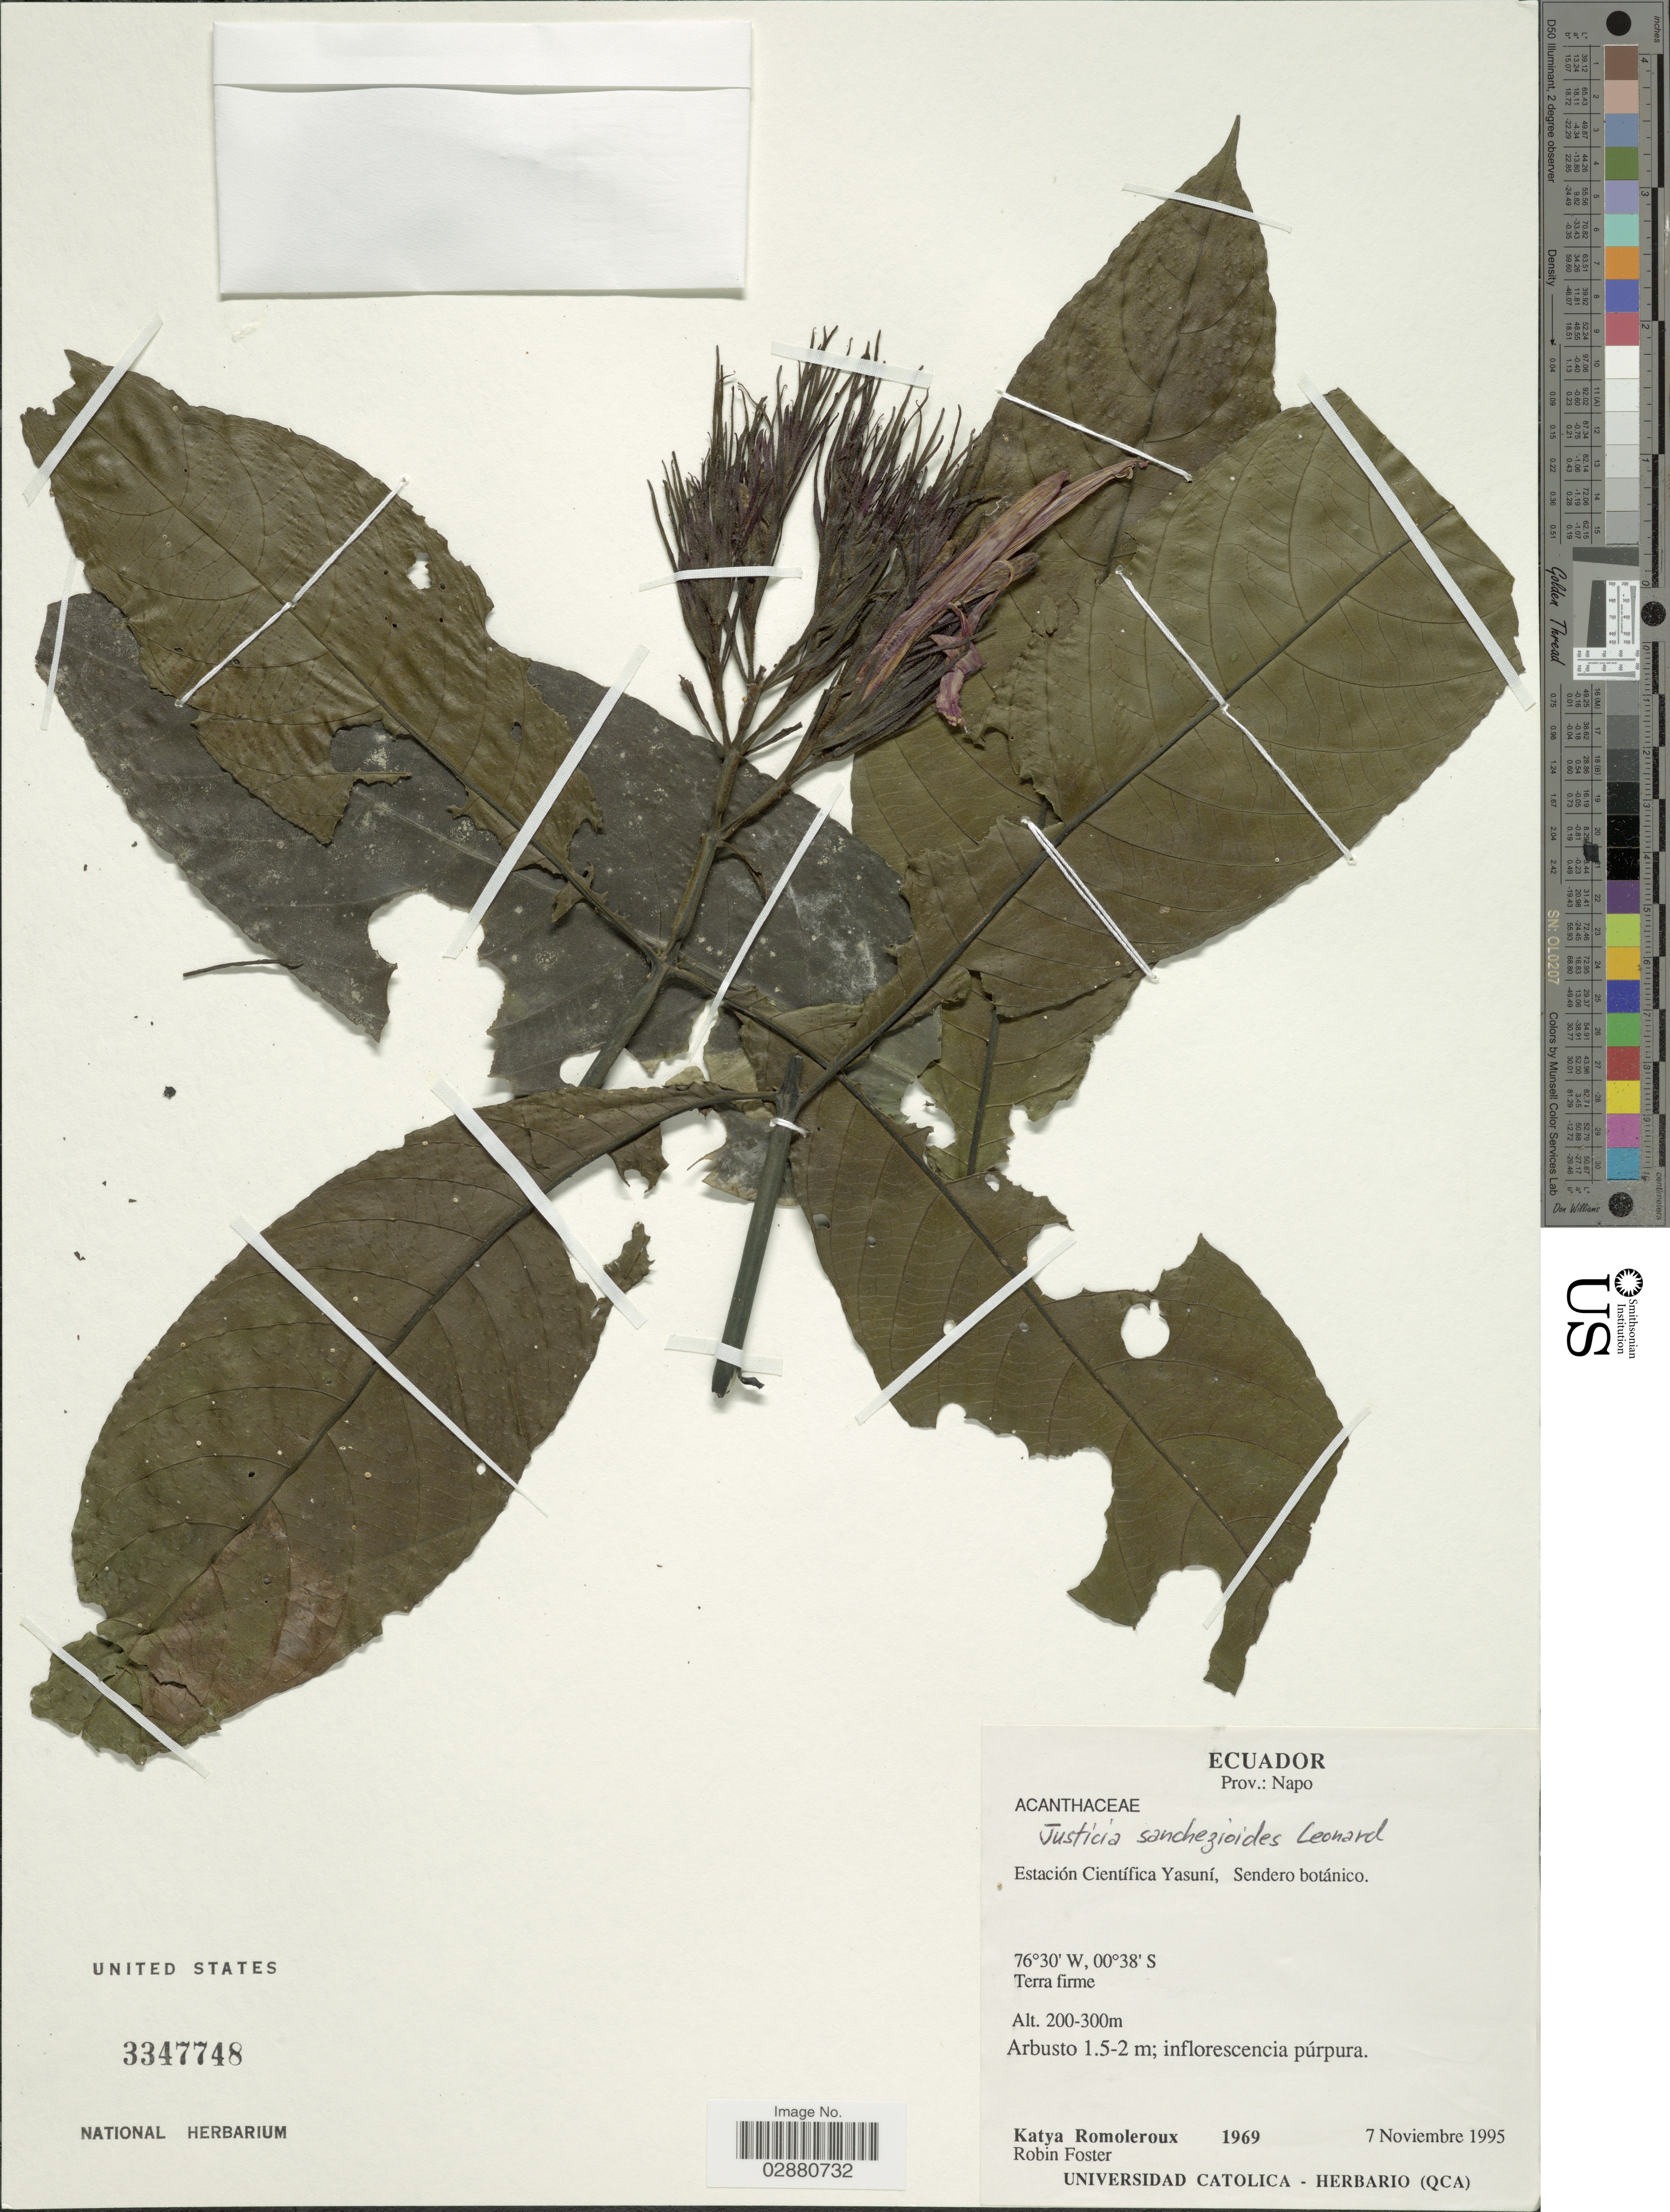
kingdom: Plantae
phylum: Tracheophyta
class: Magnoliopsida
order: Lamiales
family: Acanthaceae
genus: Justicia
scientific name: Justicia sanchezioides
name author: Leonard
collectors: K. Romoleroux & R. B. Foster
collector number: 1969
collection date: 1995-11-07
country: Ecuador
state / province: Napo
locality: Estación Científica Yasuní, Sendero botánico.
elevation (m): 200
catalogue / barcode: US 3347748